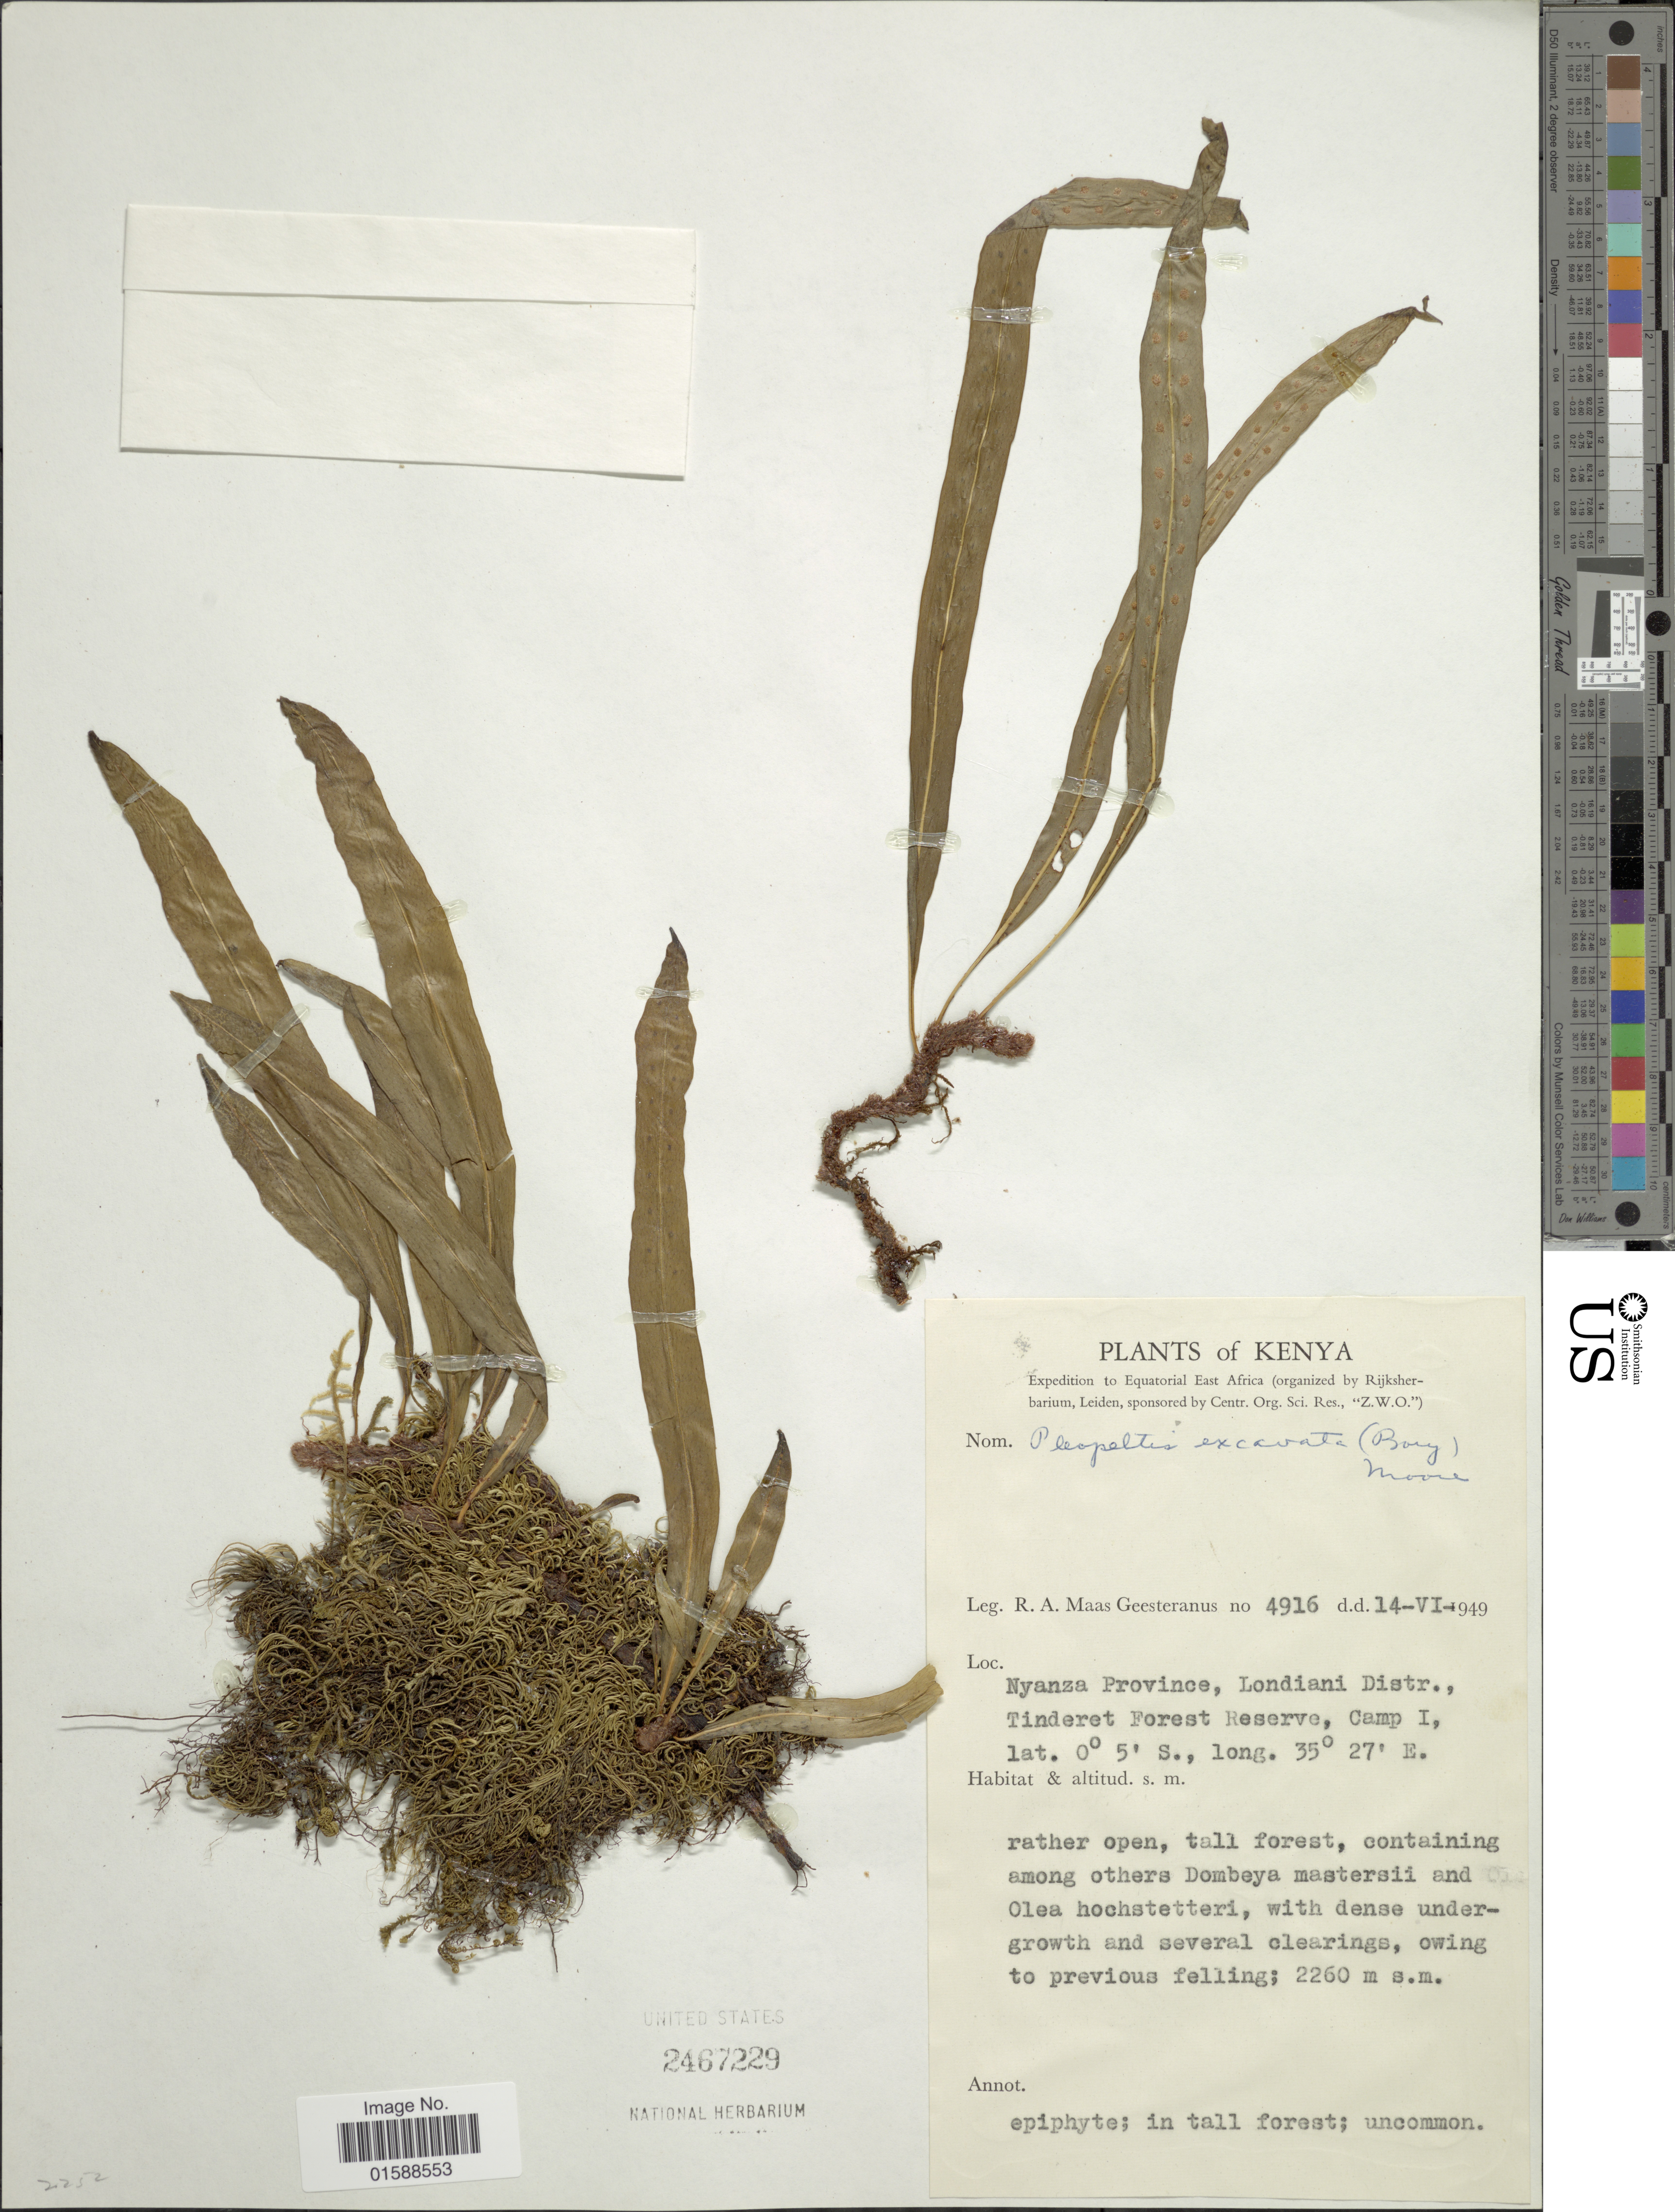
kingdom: Plantae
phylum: Tracheophyta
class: Polypodiopsida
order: Polypodiales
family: Polypodiaceae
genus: Lepisorus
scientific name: Lepisorus excavatus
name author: (Bory ex Willd.) Ching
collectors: R. A. Maas Geesteranus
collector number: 4916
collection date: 1949-06-14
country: Kenya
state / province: Kericho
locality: Nyanza Province, Londiani Distr., Tinderet Forest Reserve, Camp I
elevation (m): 2260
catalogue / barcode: US 2467229